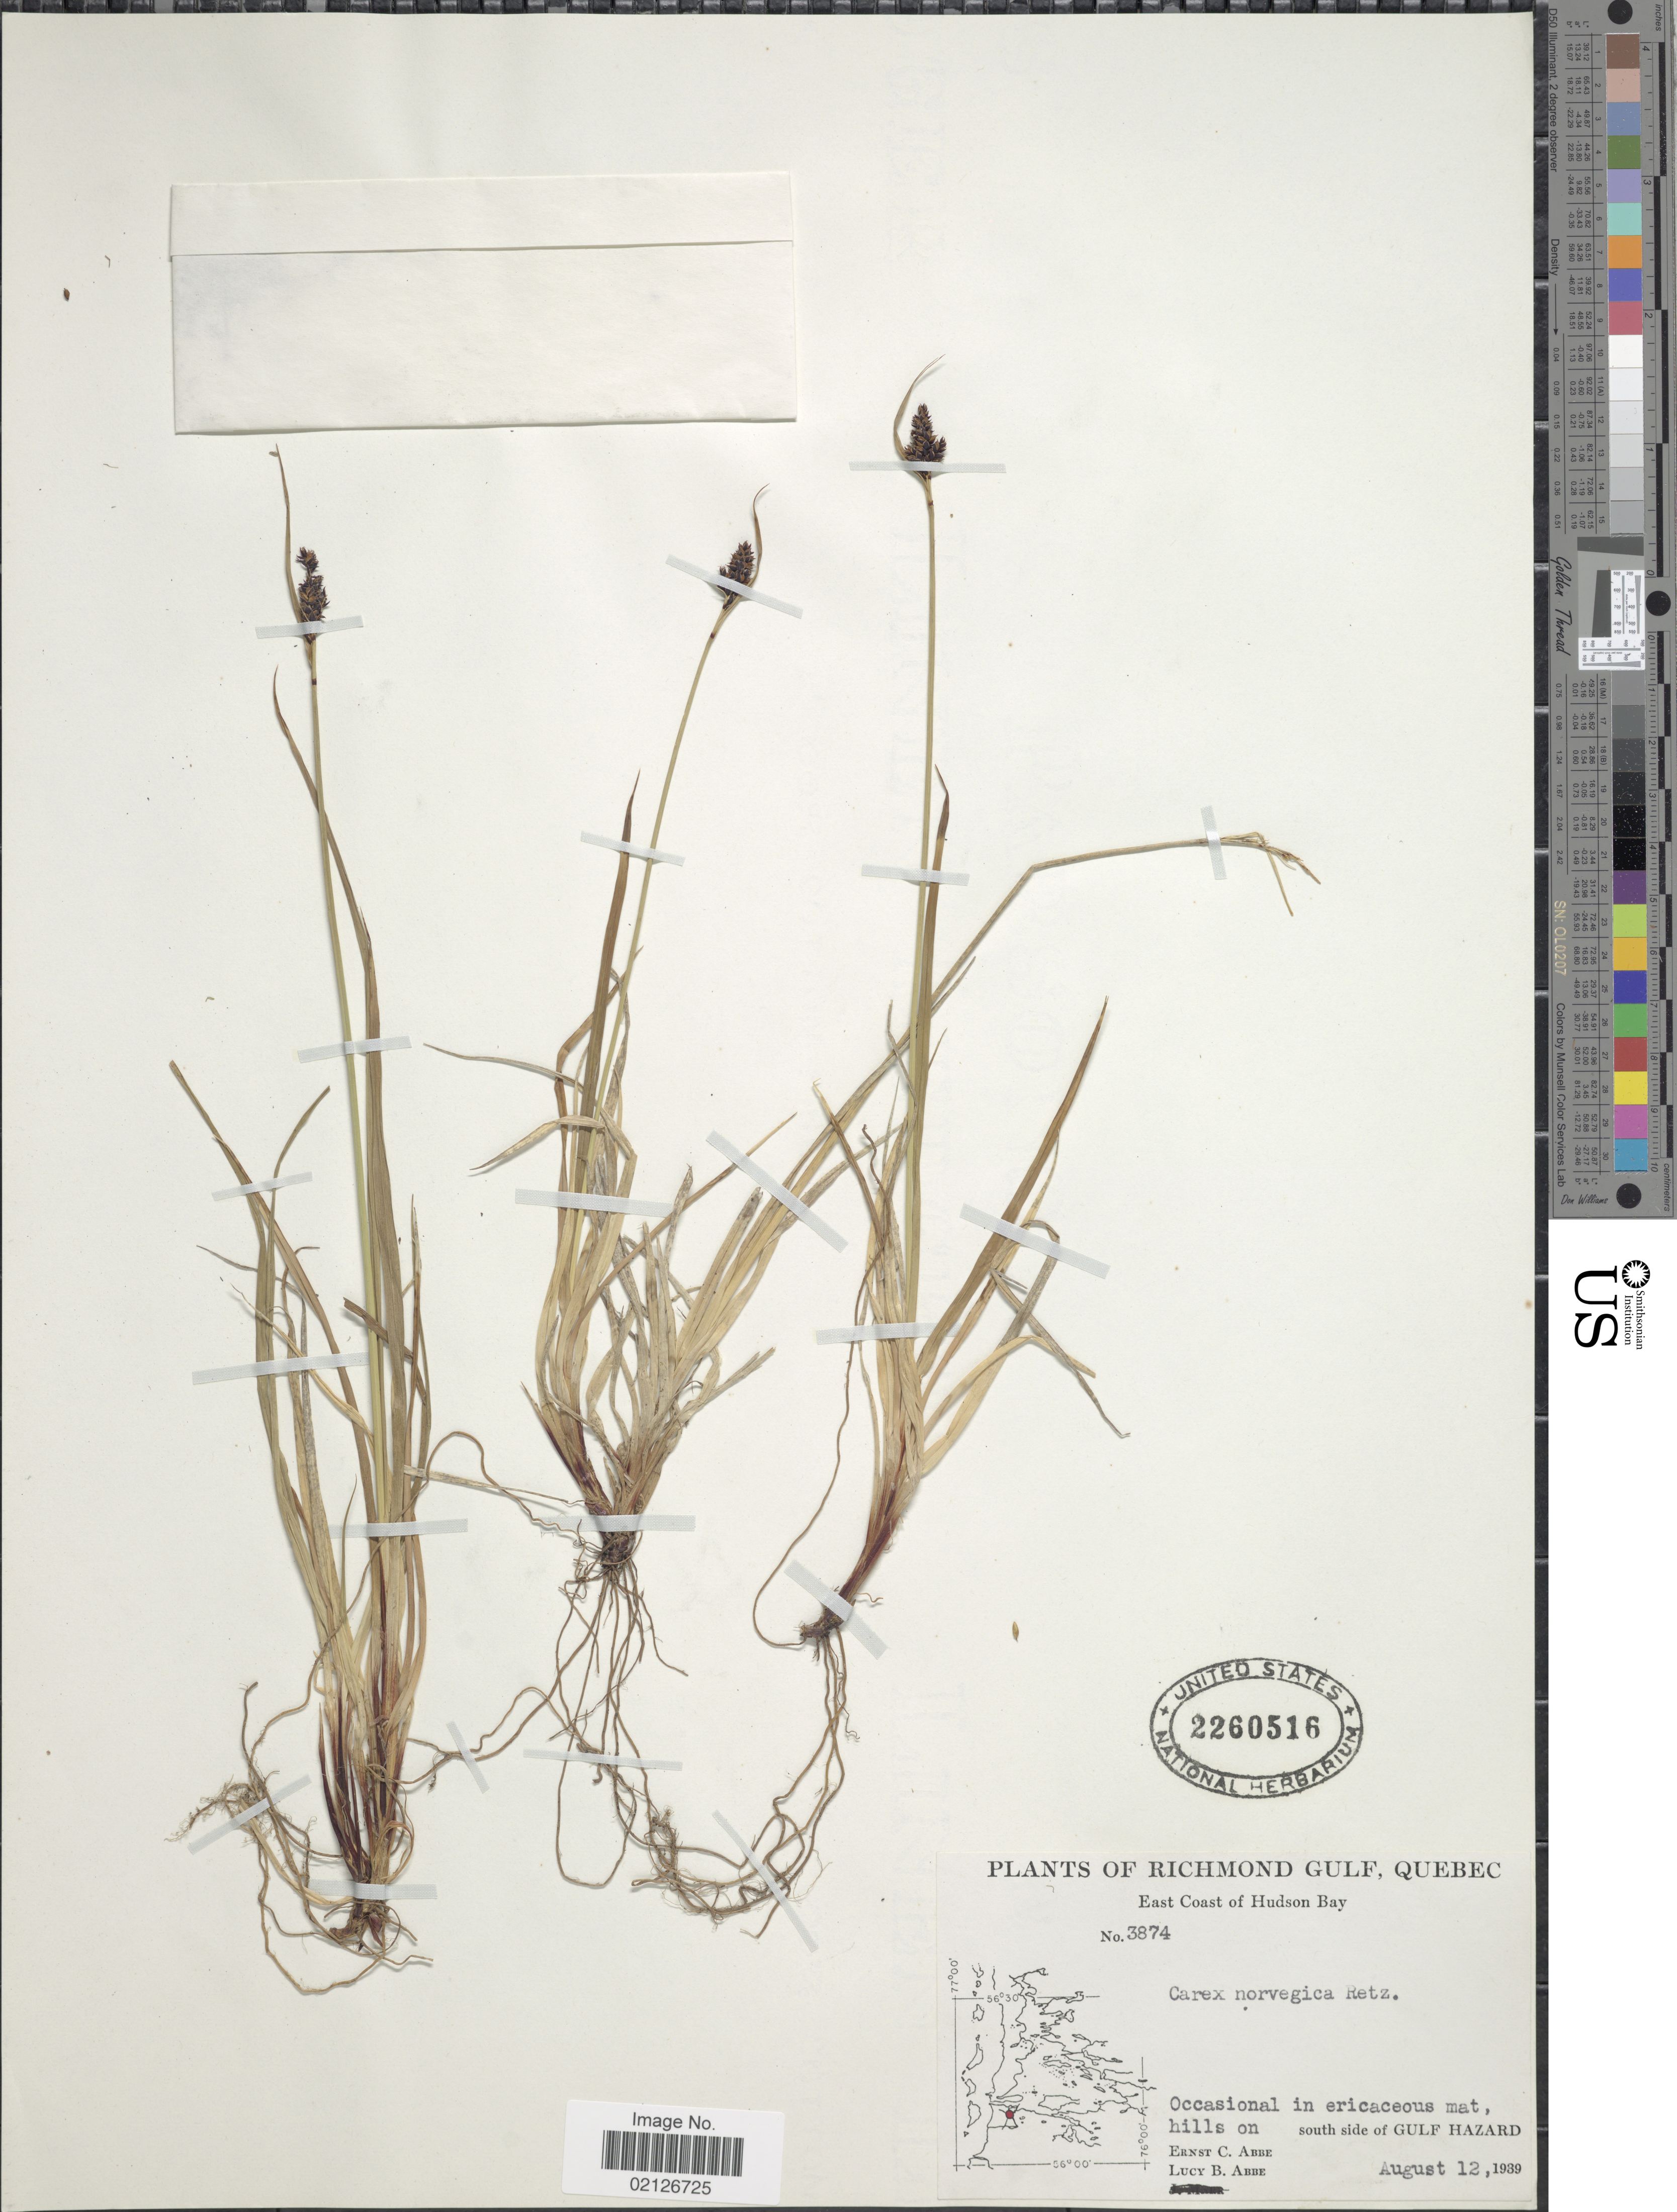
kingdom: Plantae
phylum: Tracheophyta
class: Liliopsida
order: Poales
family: Cyperaceae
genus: Carex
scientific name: Carex norvegica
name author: Retz.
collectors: E. C. Abbe & L. B. Abbe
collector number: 3874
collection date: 1939-08-12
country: Canada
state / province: Quebec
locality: Richmond Gulf, East Coast of Hudson Bay, hills on south side of Gulf Hazard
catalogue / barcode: US 2260516